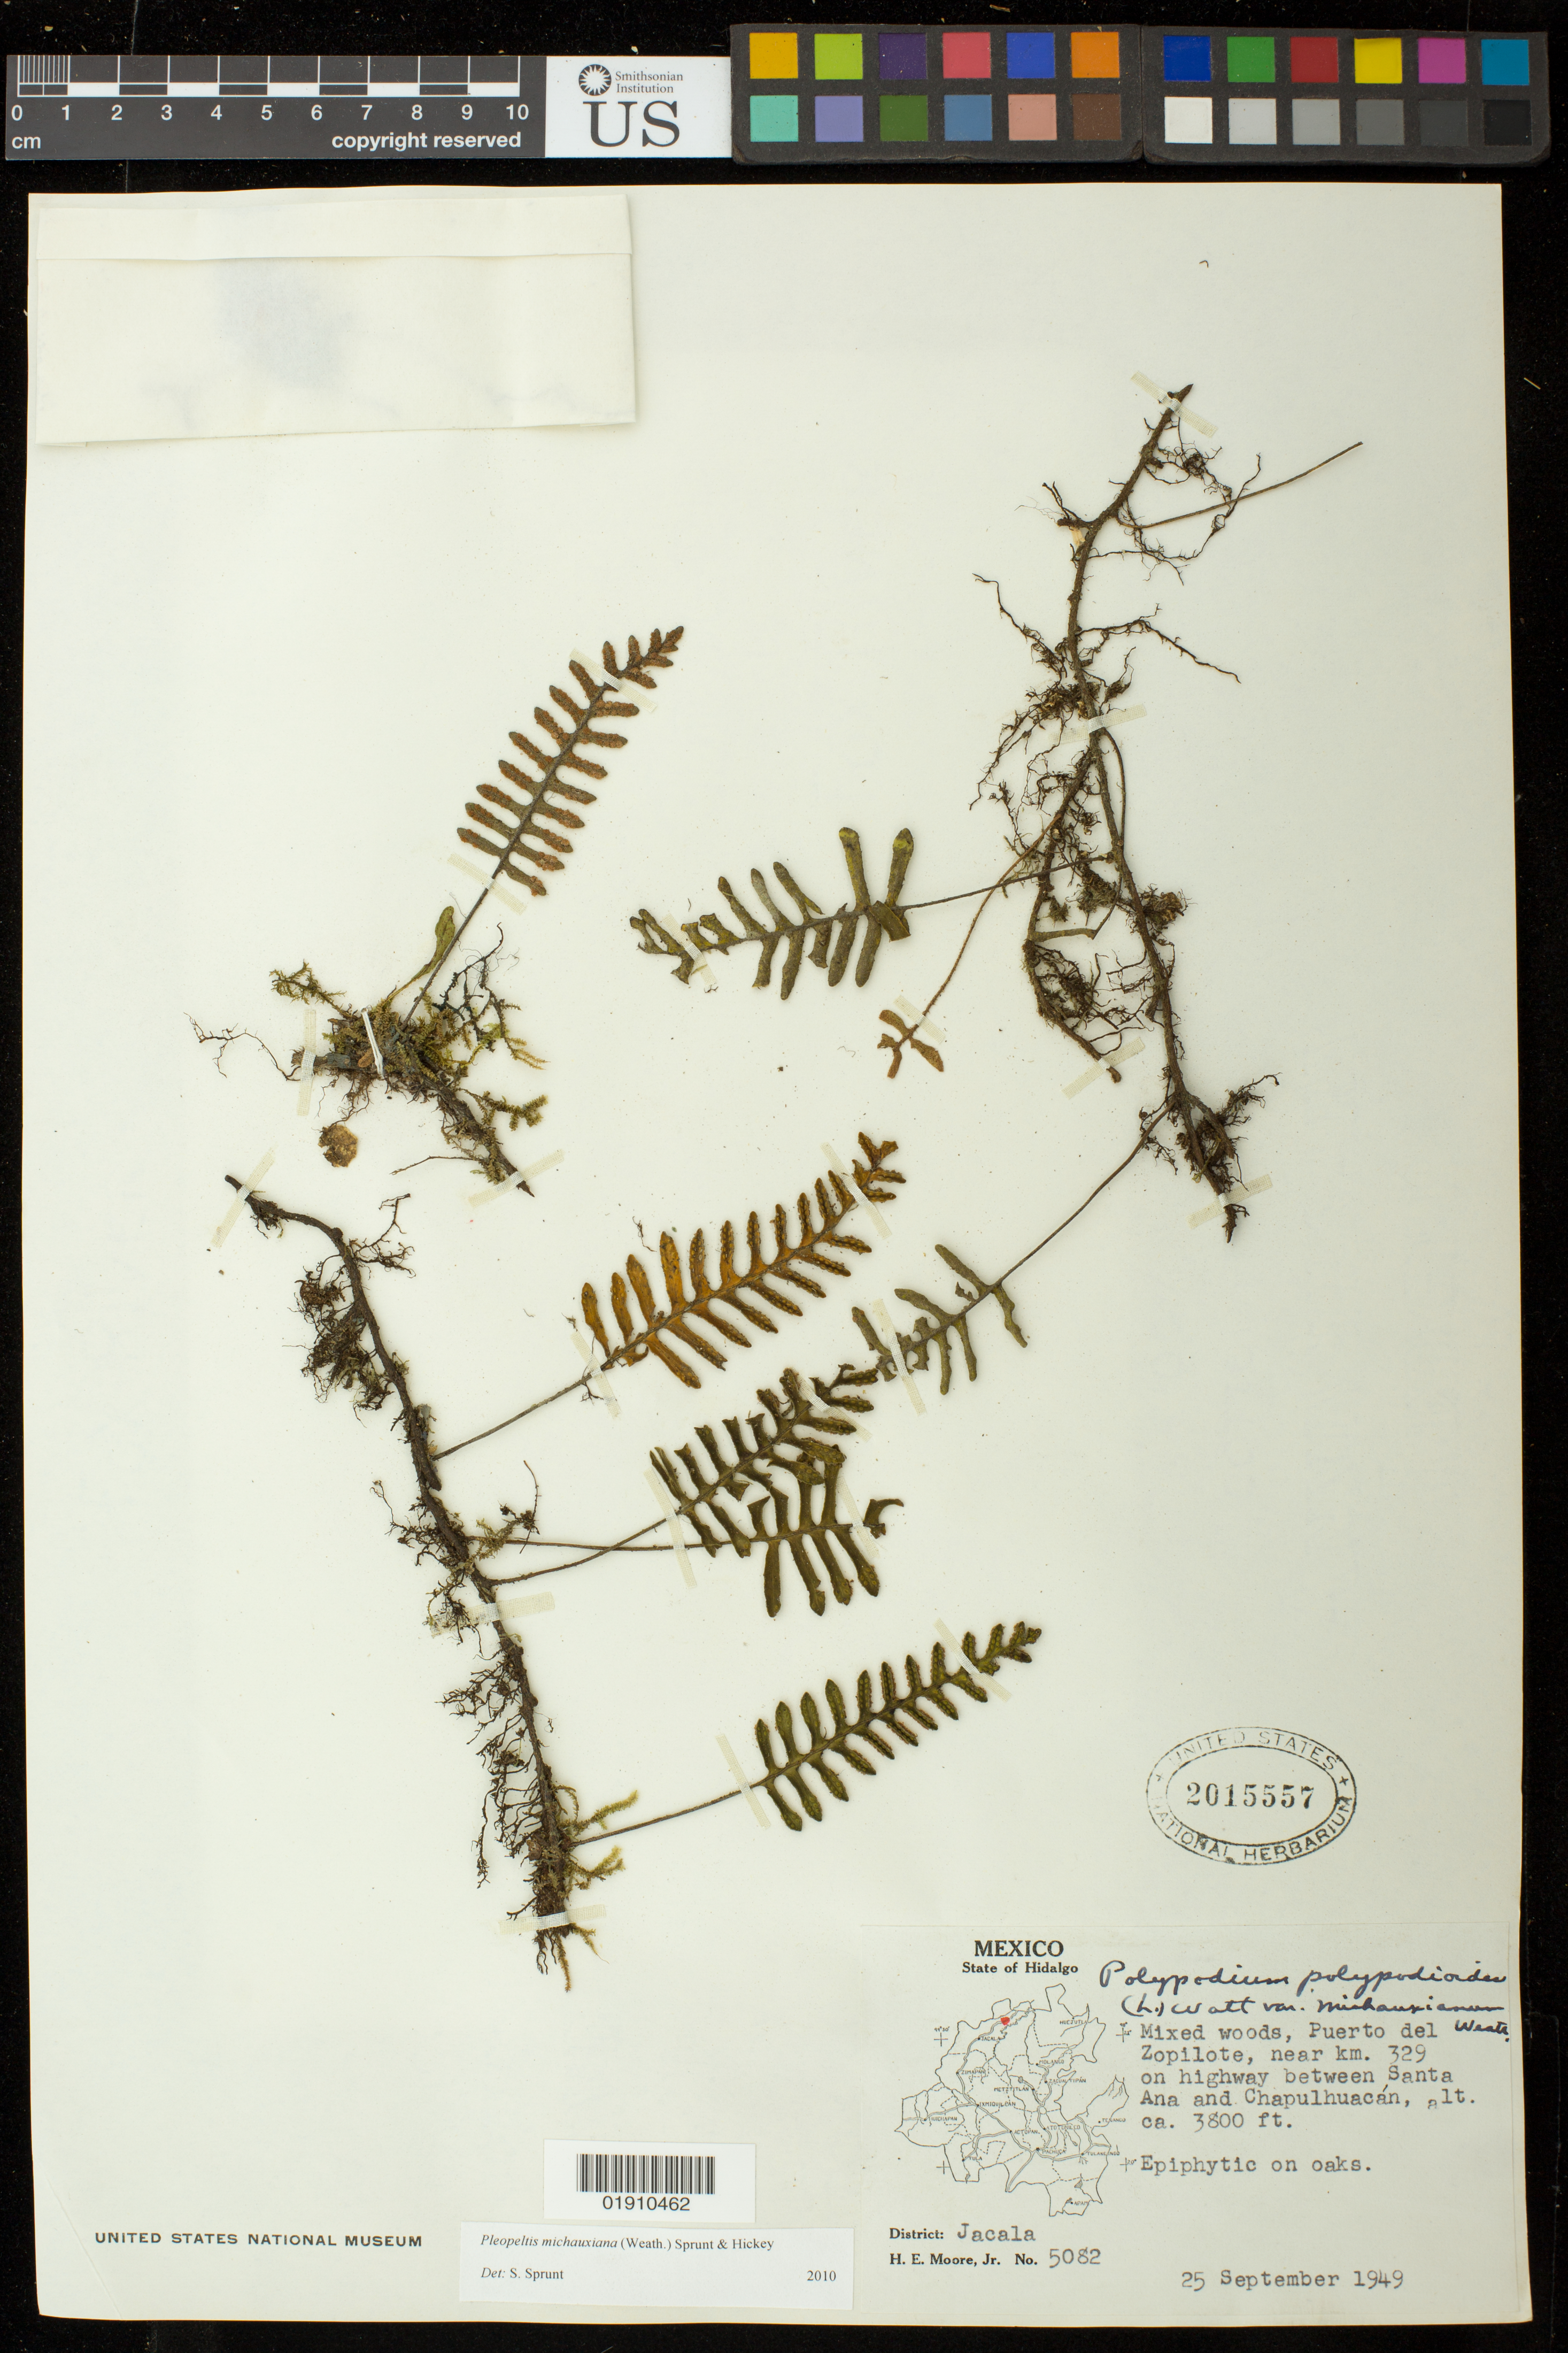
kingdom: Plantae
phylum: Tracheophyta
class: Polypodiopsida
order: Polypodiales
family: Polypodiaceae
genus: Pleopeltis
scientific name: Pleopeltis michauxiana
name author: (Weath.) Hickey & Sprunt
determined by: Sprunt, S. V.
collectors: H. Moore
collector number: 5082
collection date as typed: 25 September 1949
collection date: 1949-09-25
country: Mexico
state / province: Hidalgo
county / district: Jacala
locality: State of Hidalgo, Puerto del Zopilote, near km. 329 on highway between Santa Ana and Chapulhuacan, District: Jacala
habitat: mixed woods, oak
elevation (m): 1158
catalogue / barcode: US 2015557